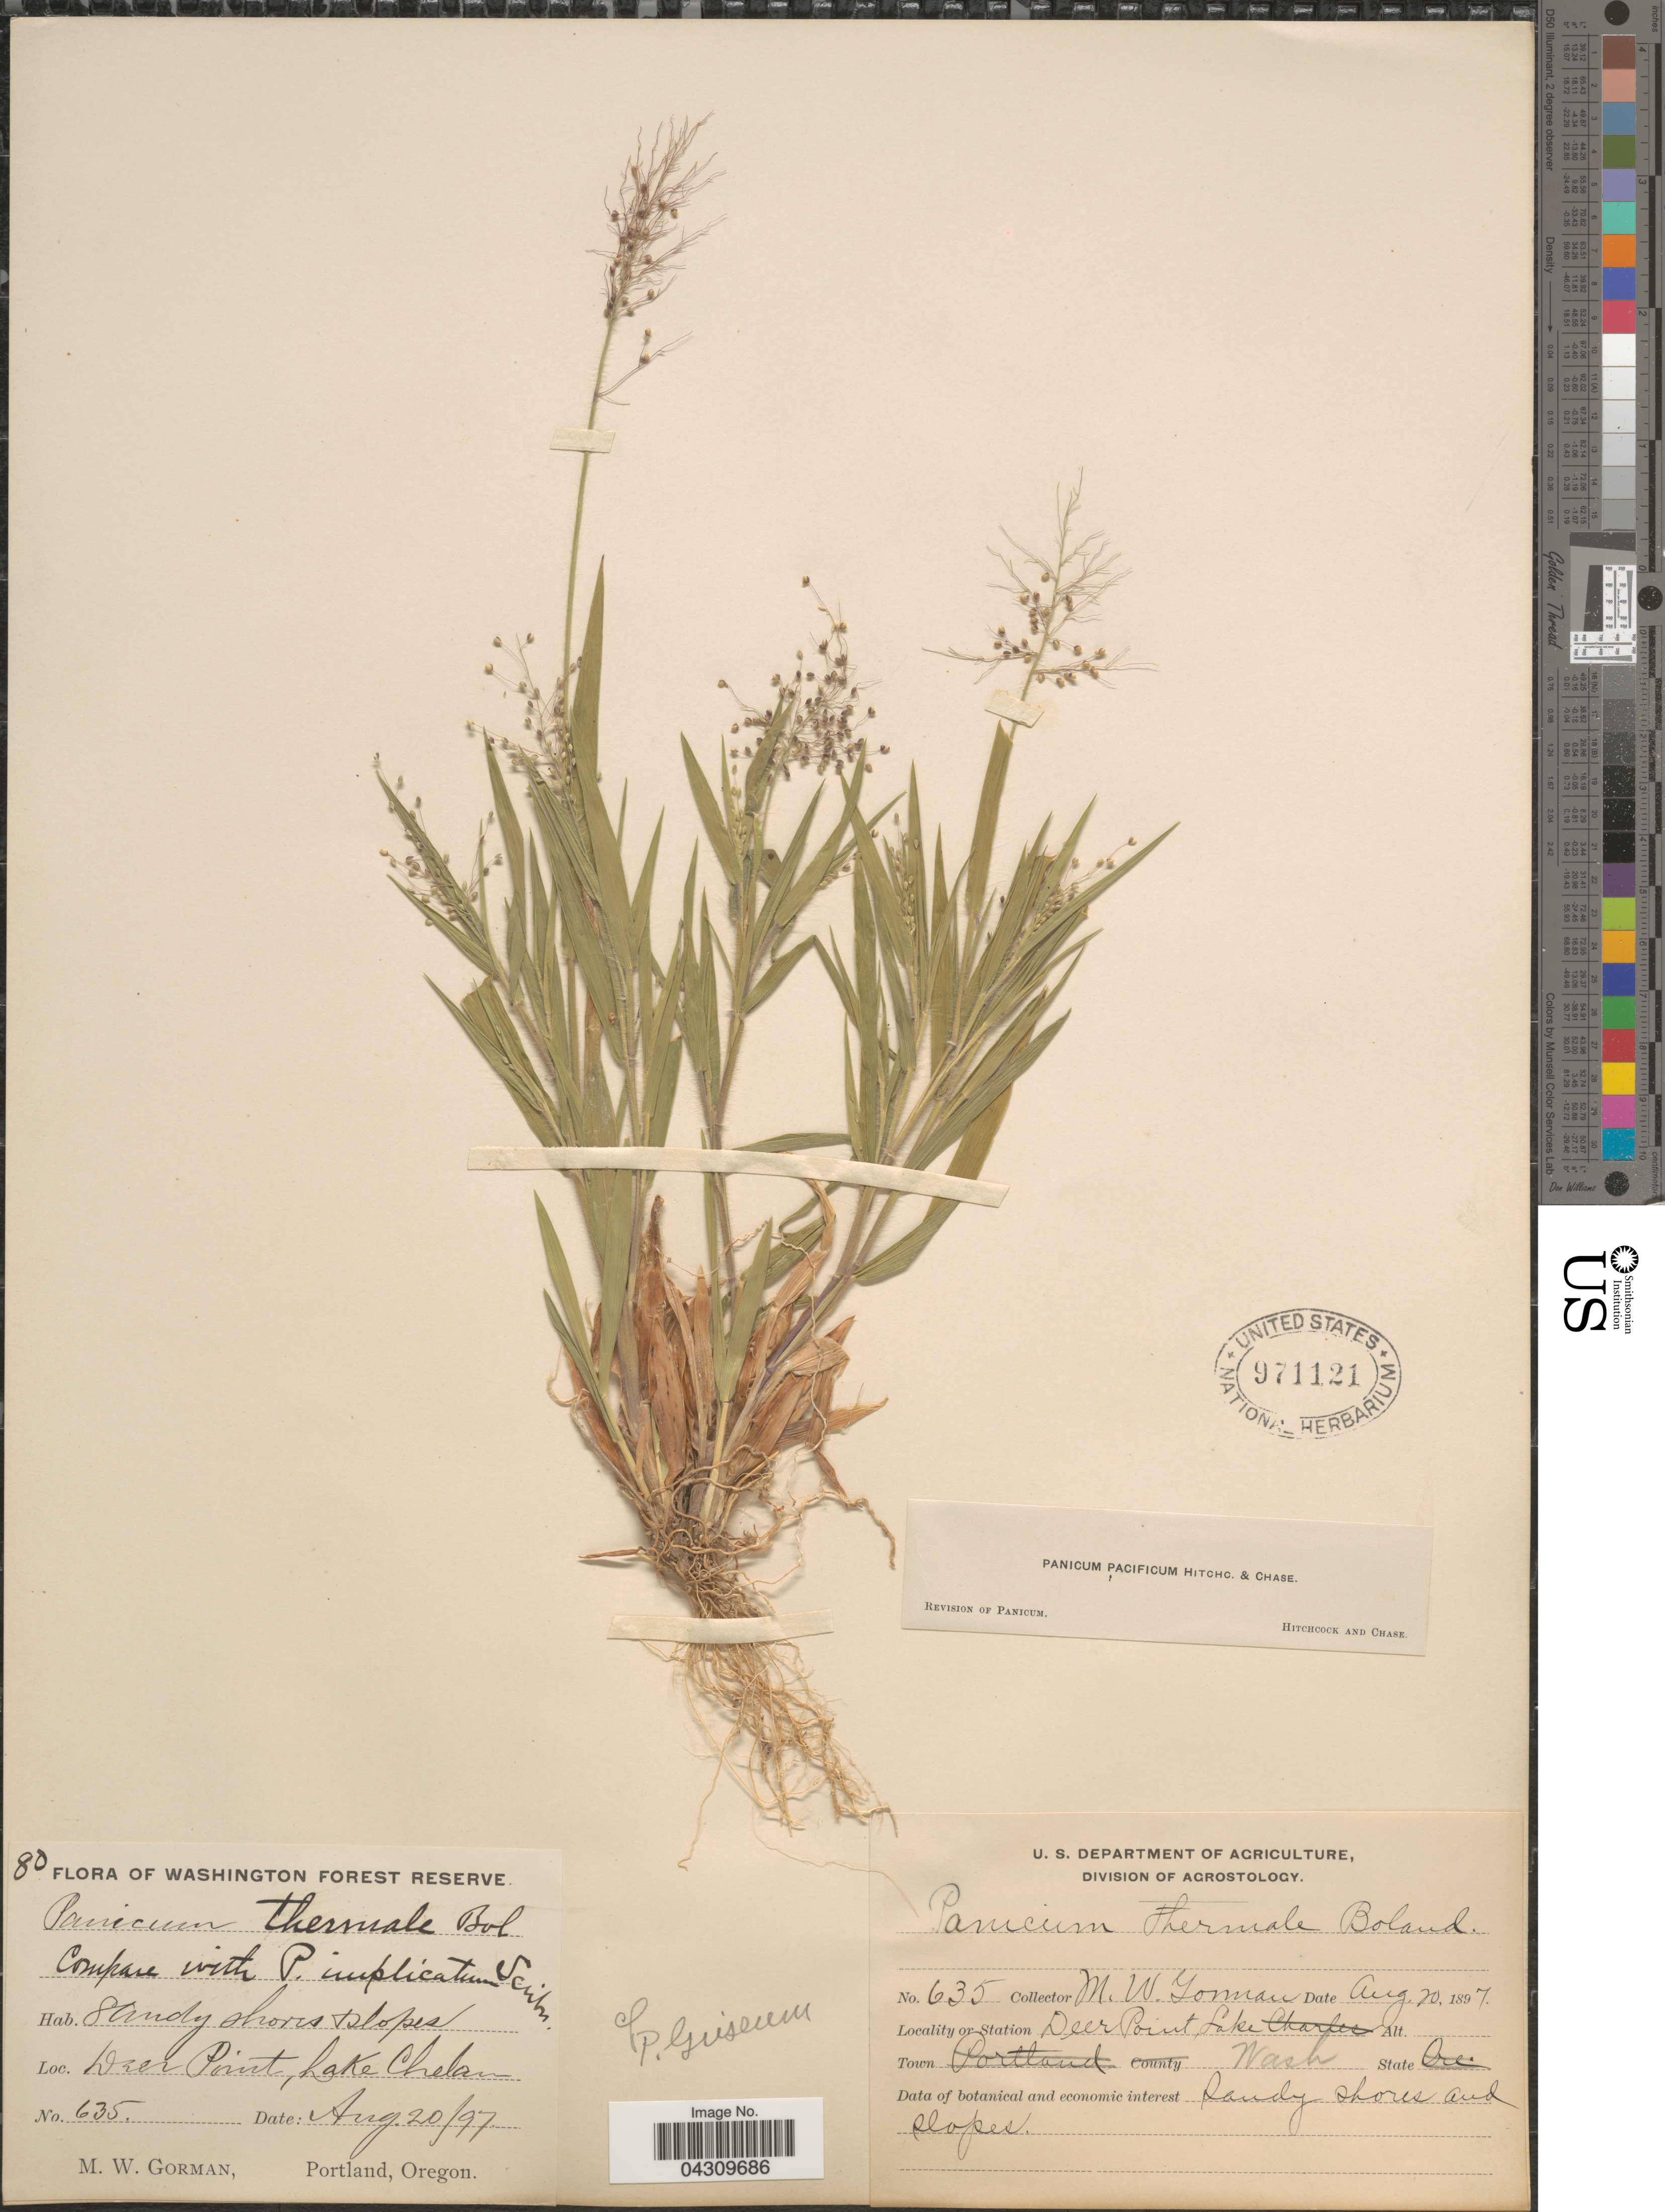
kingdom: Plantae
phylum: Tracheophyta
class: Liliopsida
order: Poales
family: Poaceae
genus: Dichanthelium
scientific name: Dichanthelium acuminatum var. acuminatum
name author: (Sw.) Gould & C.A. Clark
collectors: M. W. Gorman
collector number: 635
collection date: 1897-08-20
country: United States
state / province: Washington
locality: Washington Forest Reserve. Deer Point, Lake Chelan.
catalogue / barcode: US 971121